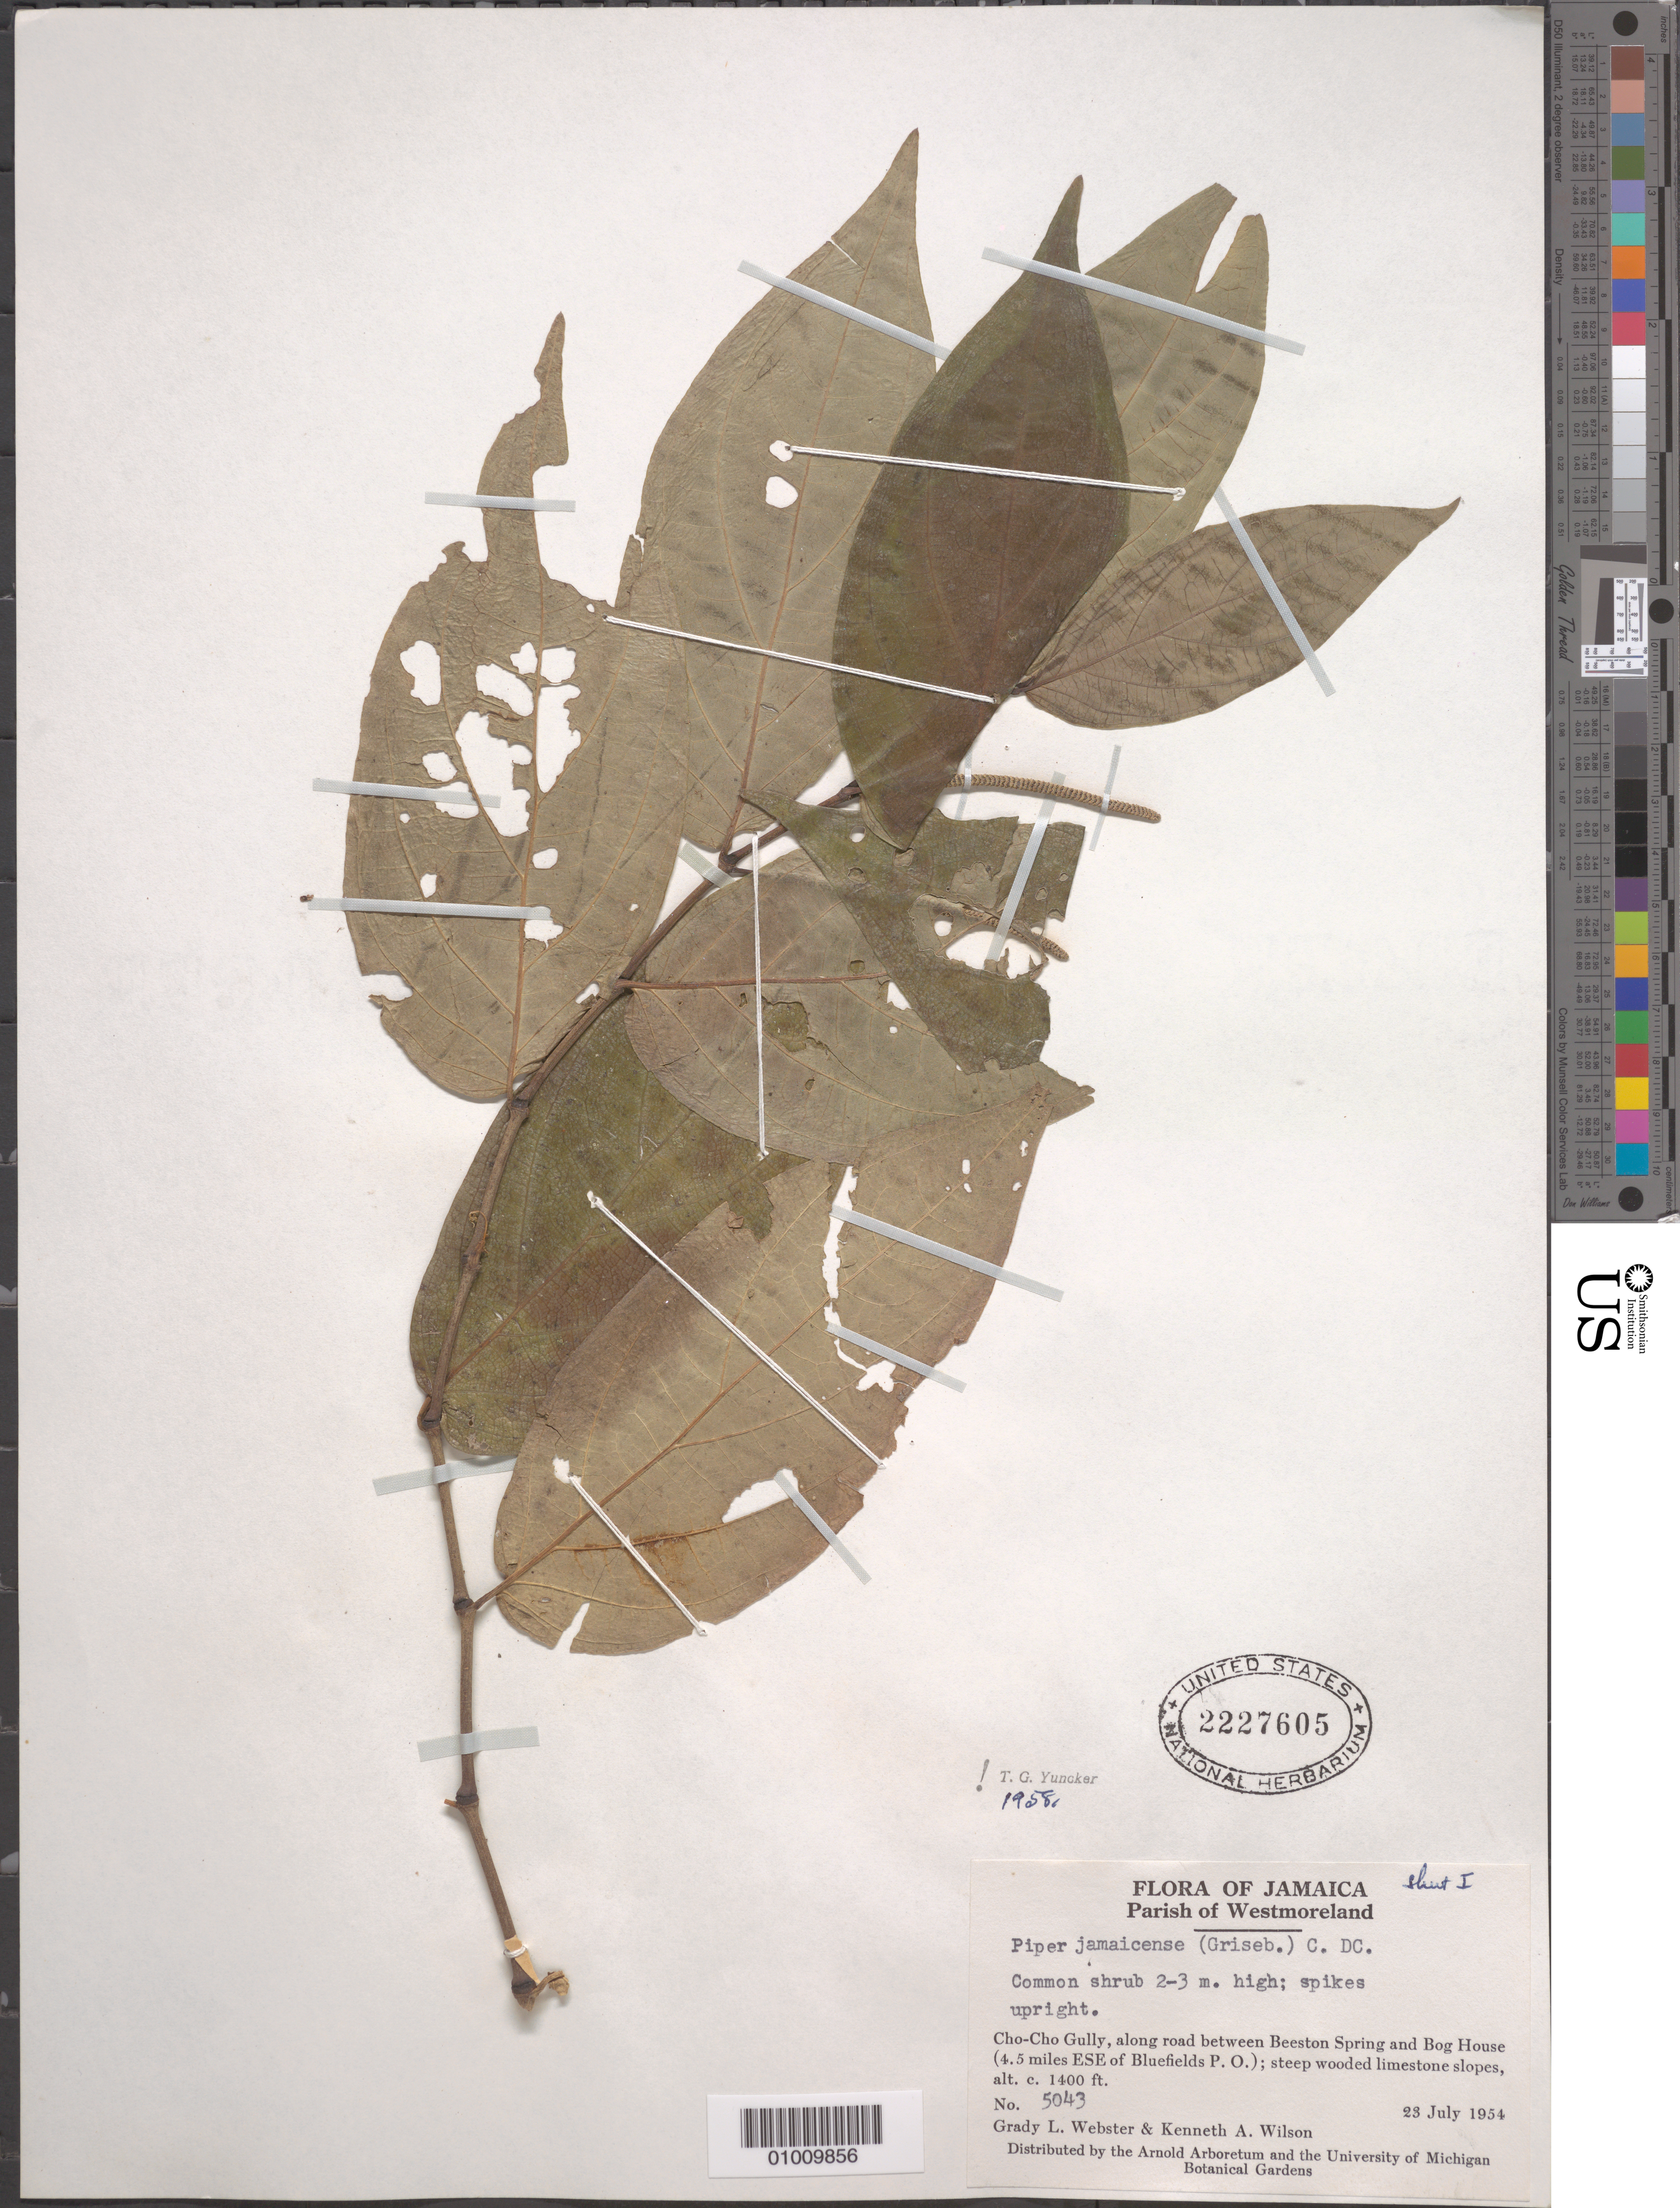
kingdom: Plantae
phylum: Tracheophyta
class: Magnoliopsida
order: Piperales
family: Piperaceae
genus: Piper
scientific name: Piper jamaicense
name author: C. DC.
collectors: G. L. Webster & K. A. Wilson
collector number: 5043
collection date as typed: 23 Jul 1954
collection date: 1954-07-23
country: Jamaica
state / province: Westmoreland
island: Jamaica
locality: Cho-Cho Gully, along road between Beeston Spring and Bog House (4.5 miles ESE of Bluefields P.O.); steep wooded limestone slopes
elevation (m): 427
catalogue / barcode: US 2227605